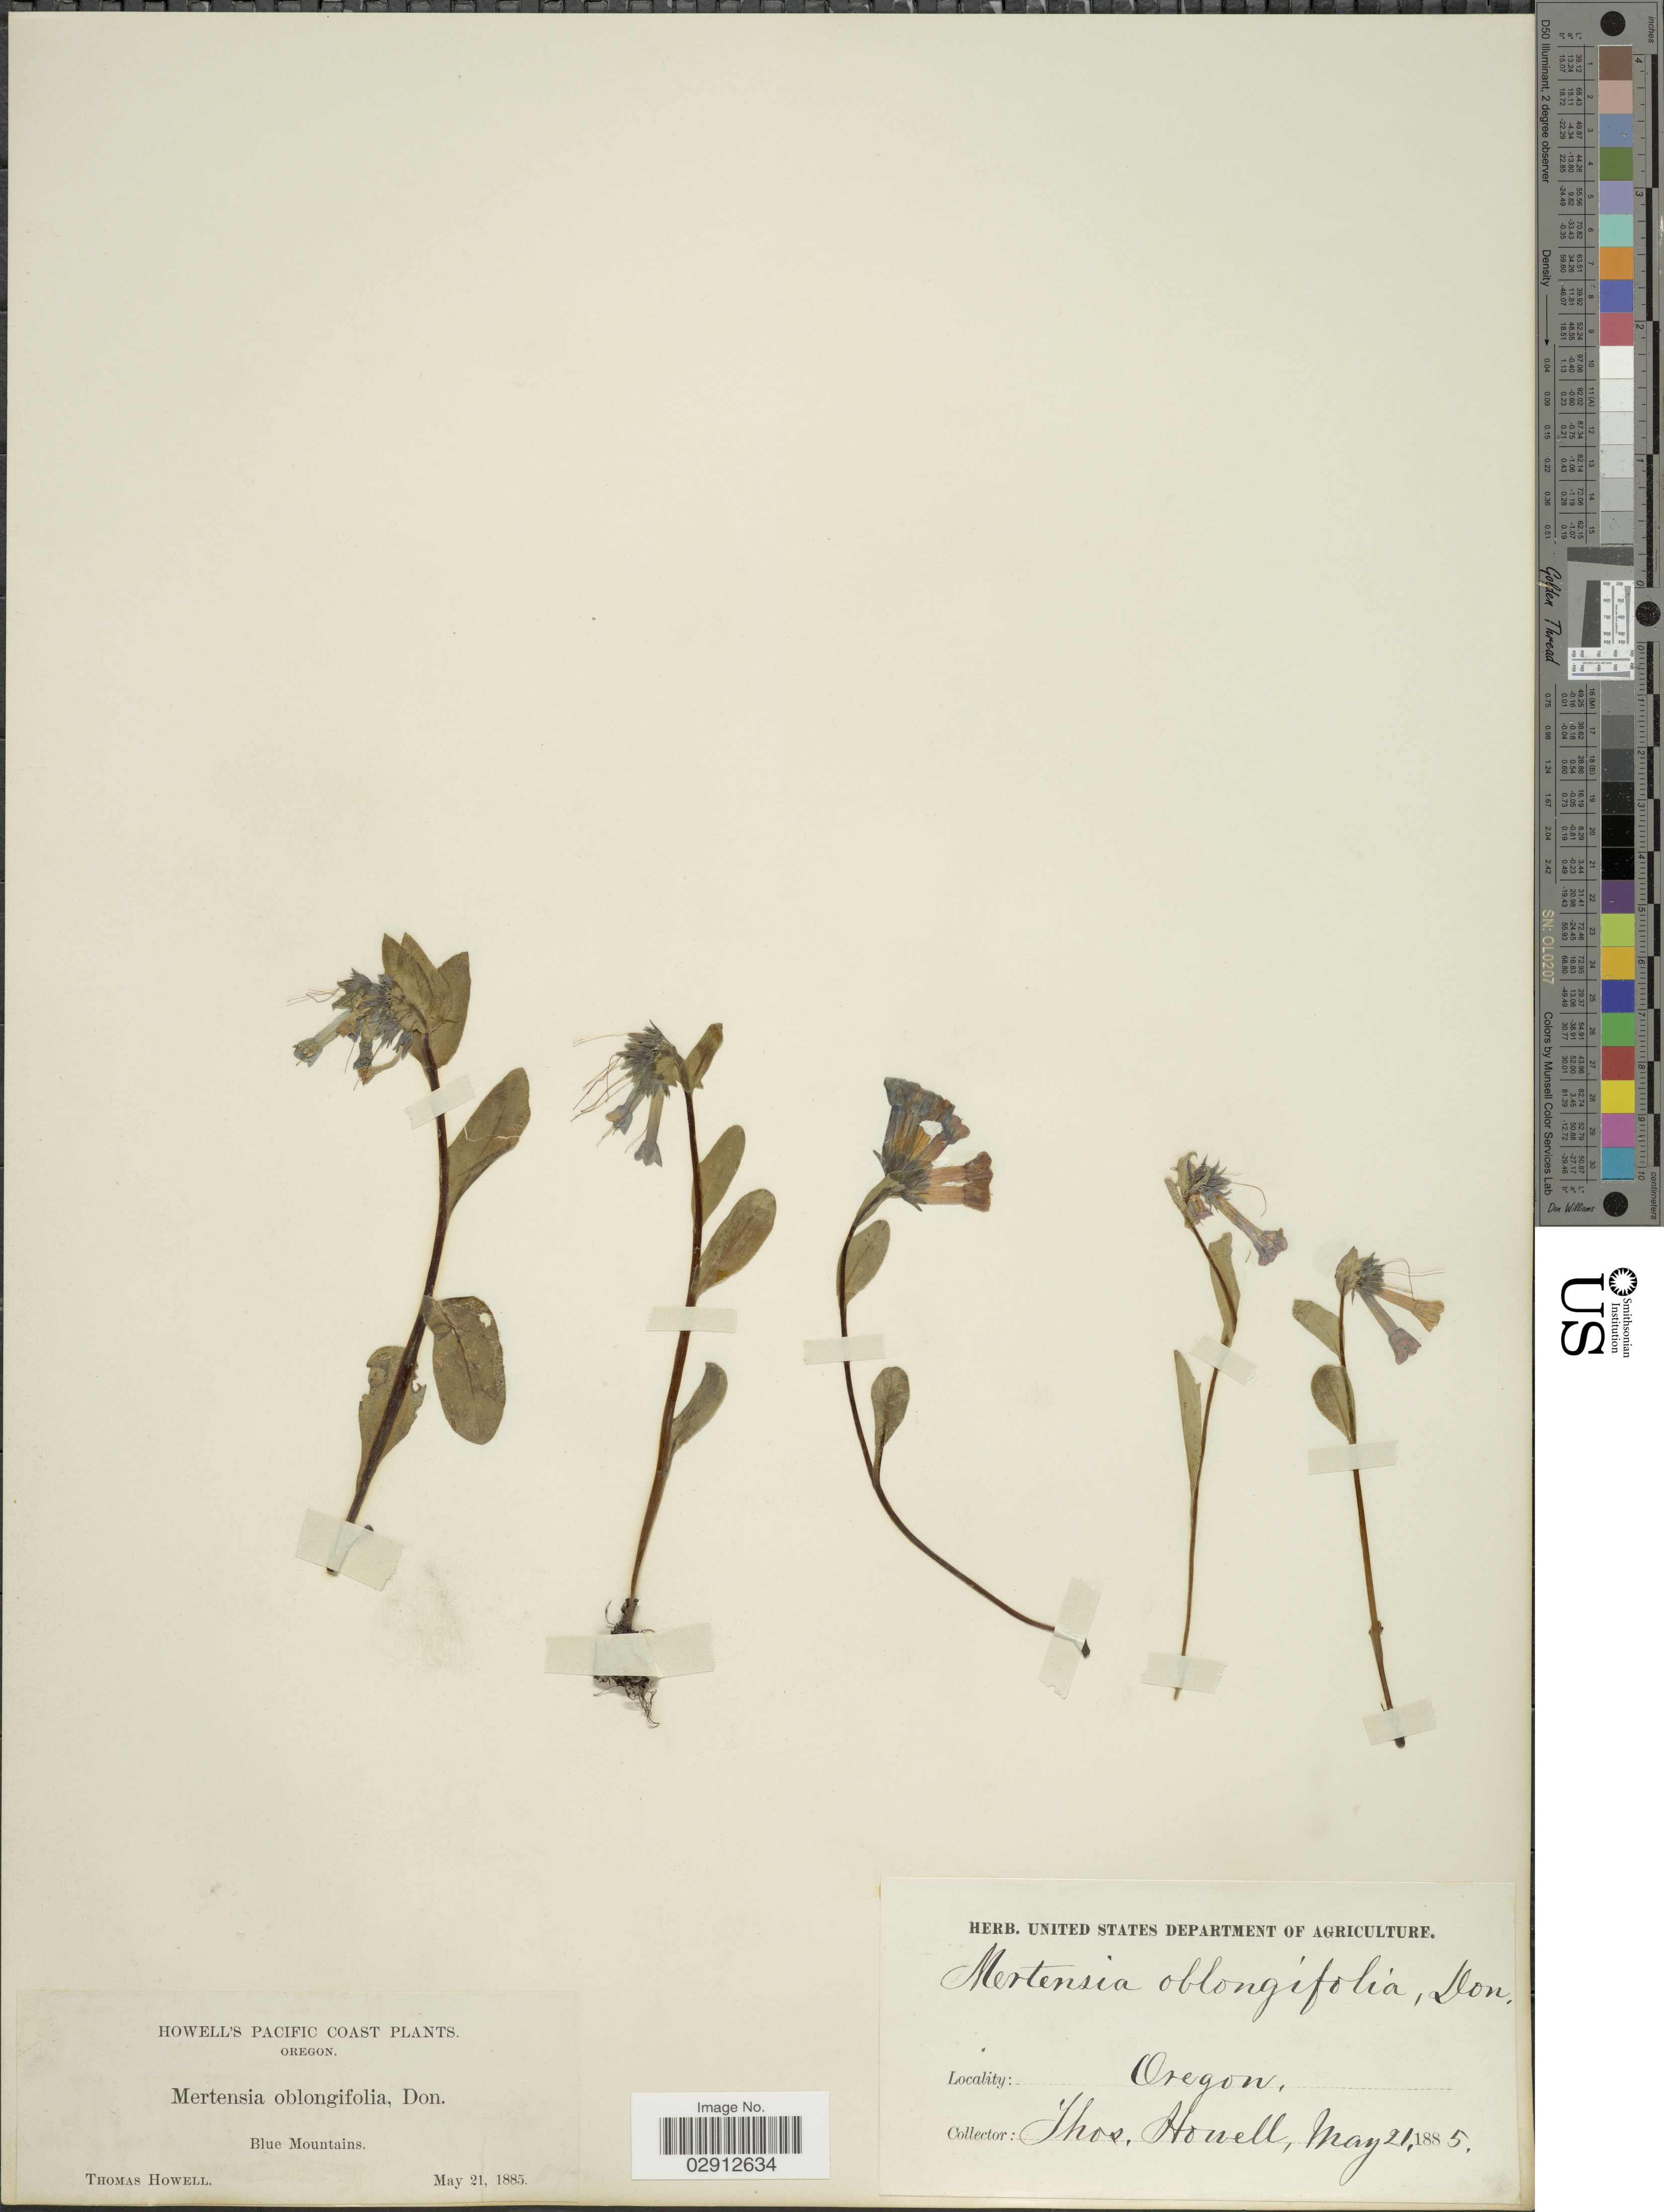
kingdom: Plantae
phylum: Tracheophyta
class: Magnoliopsida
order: Boraginales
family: Boraginaceae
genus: Mertensia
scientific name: Mertensia longiflora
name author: Rydb.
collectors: T. Howell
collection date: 1885-05-21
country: United States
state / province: Oregon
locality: Pacific Coast, Blue Mountains.